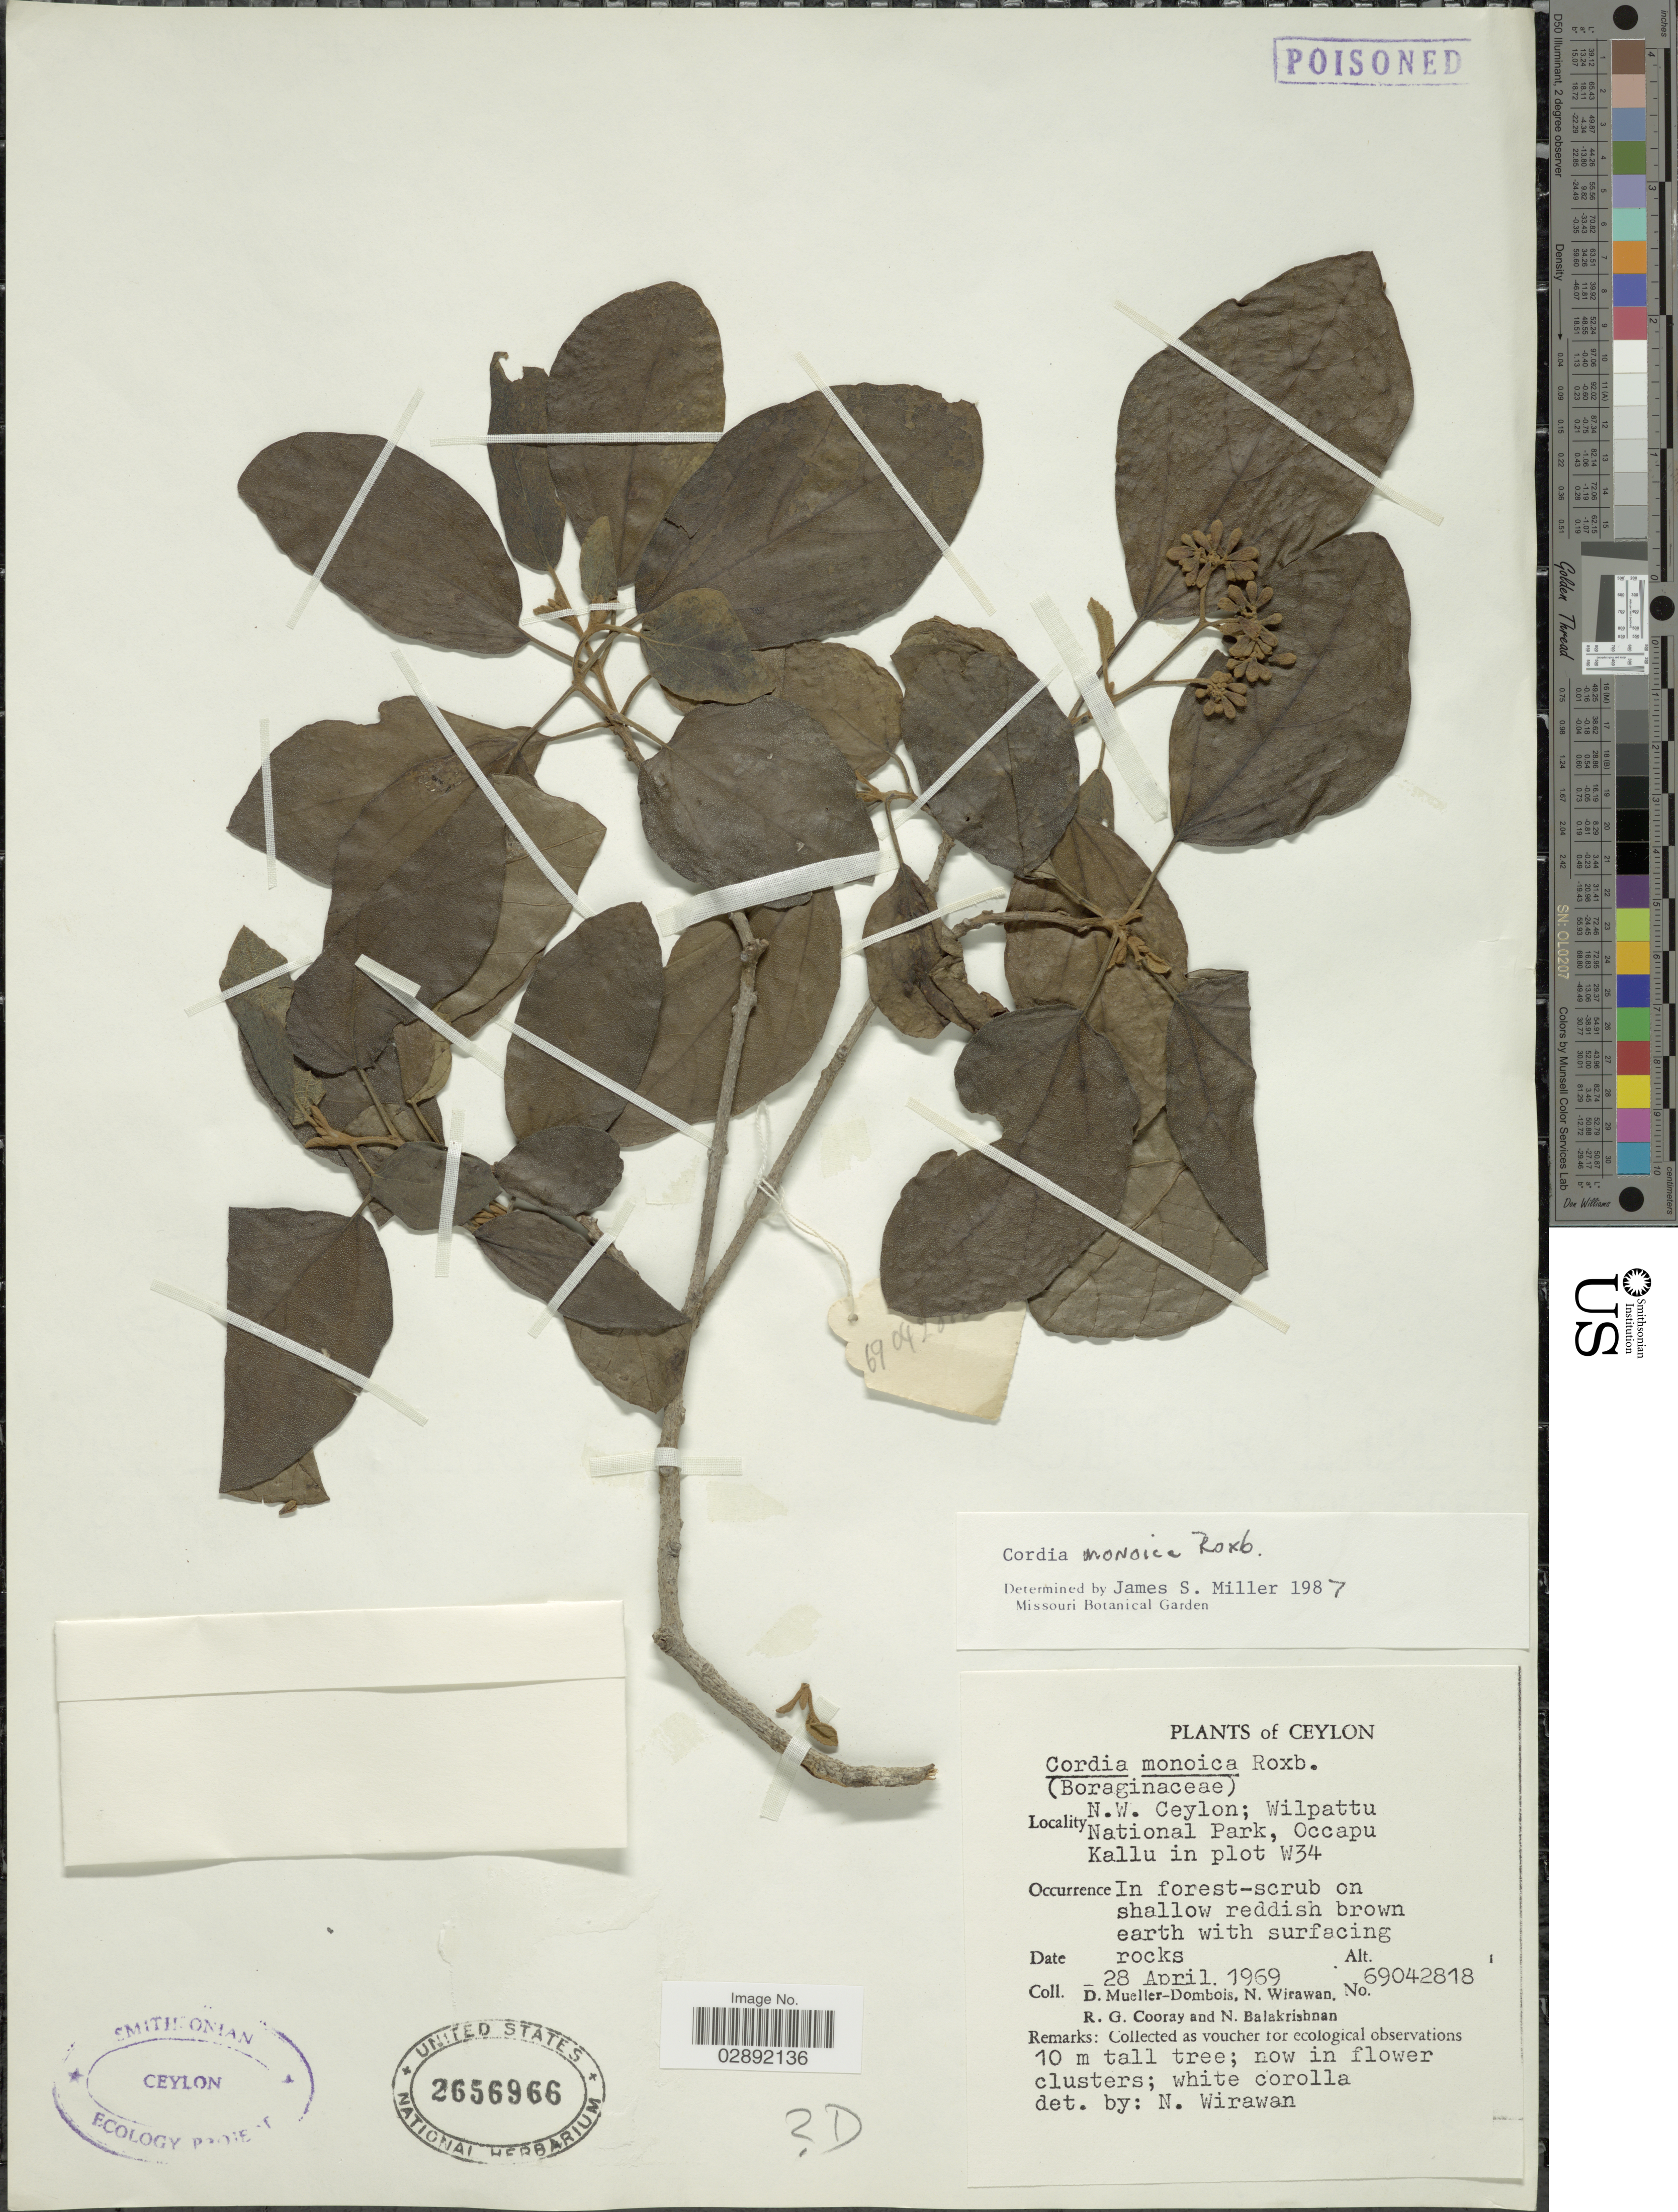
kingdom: Plantae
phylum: Tracheophyta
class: Magnoliopsida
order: Boraginales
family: Cordiaceae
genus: Cordia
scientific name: Cordia monoica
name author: Roxb.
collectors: D. Mueller-Dombois, N. Wirawan, R. Cooray & N. Balakrishnan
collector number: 69042818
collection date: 1969-04-28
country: Sri Lanka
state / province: North Western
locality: Ceylon. N.W. Ceylon; Wilpattu National Park, Occapu Kallu in plot W34.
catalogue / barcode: US 2656966